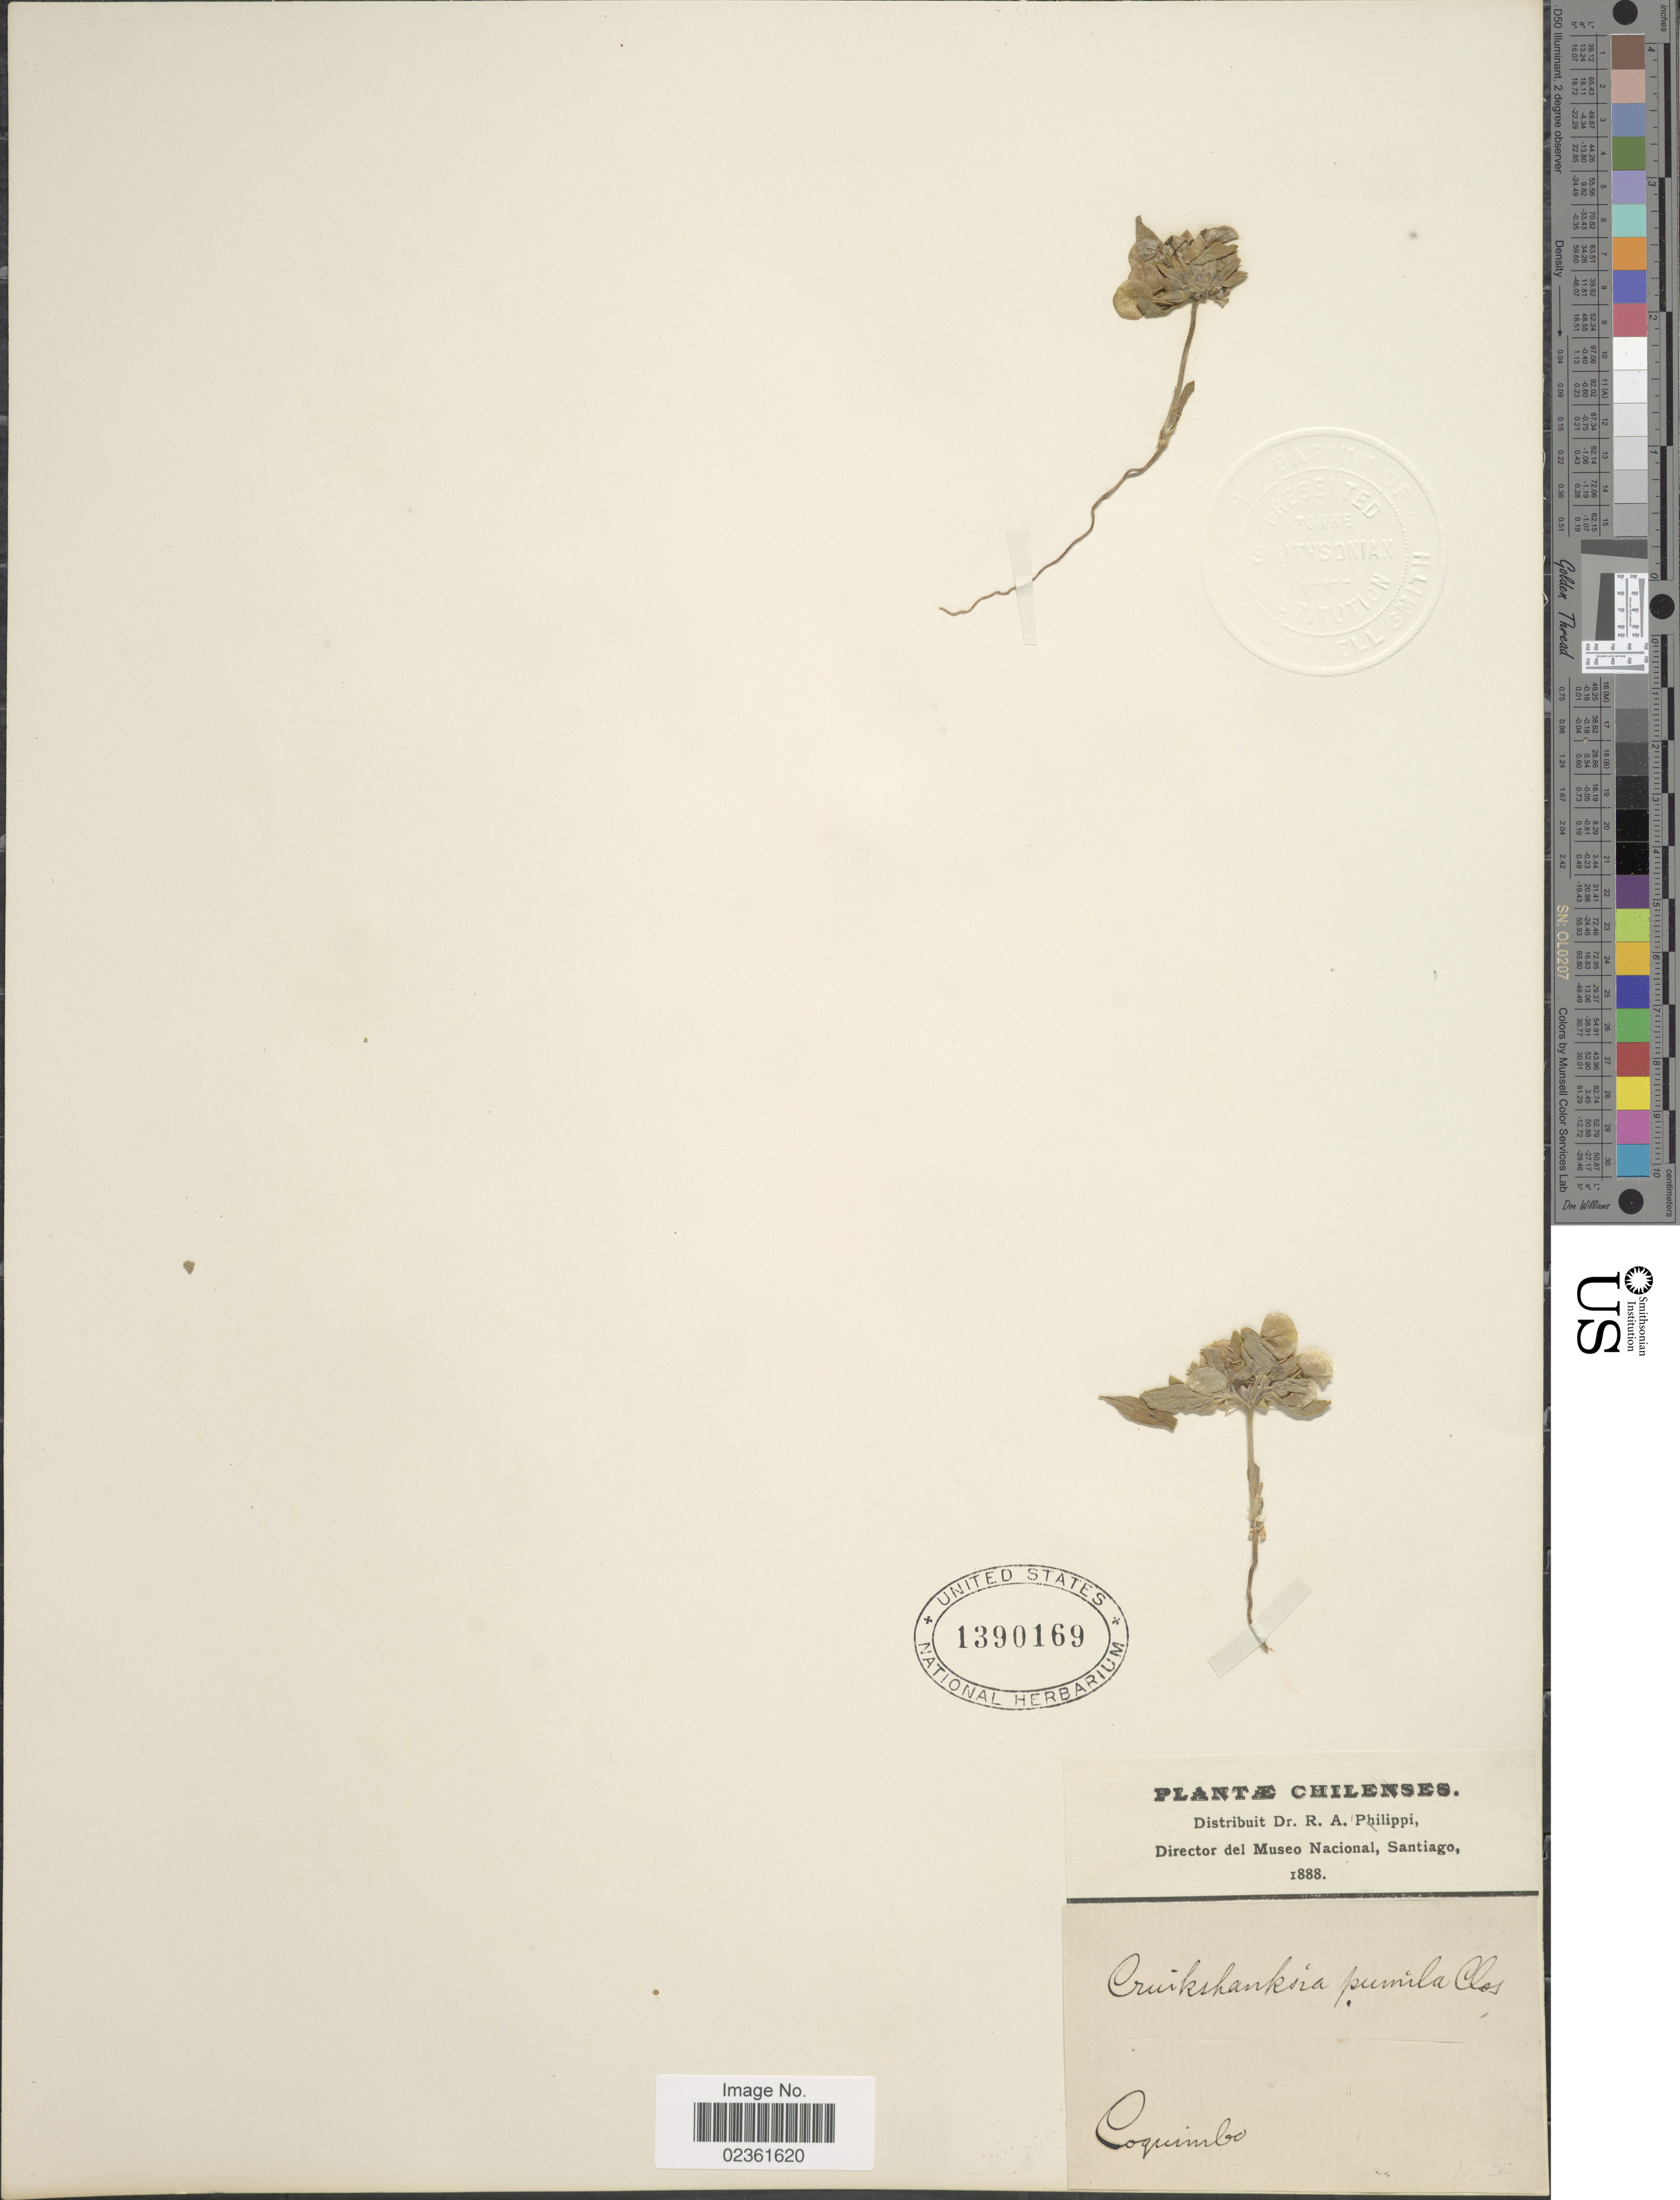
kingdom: Plantae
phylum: Tracheophyta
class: Magnoliopsida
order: Gentianales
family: Rubiaceae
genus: Cruckshanksia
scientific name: Cruckshanksia pumila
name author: Clos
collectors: R. A. Philippi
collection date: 1888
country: Chile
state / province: Coquimbo (IV)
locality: Chilenses.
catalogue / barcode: US 1390169